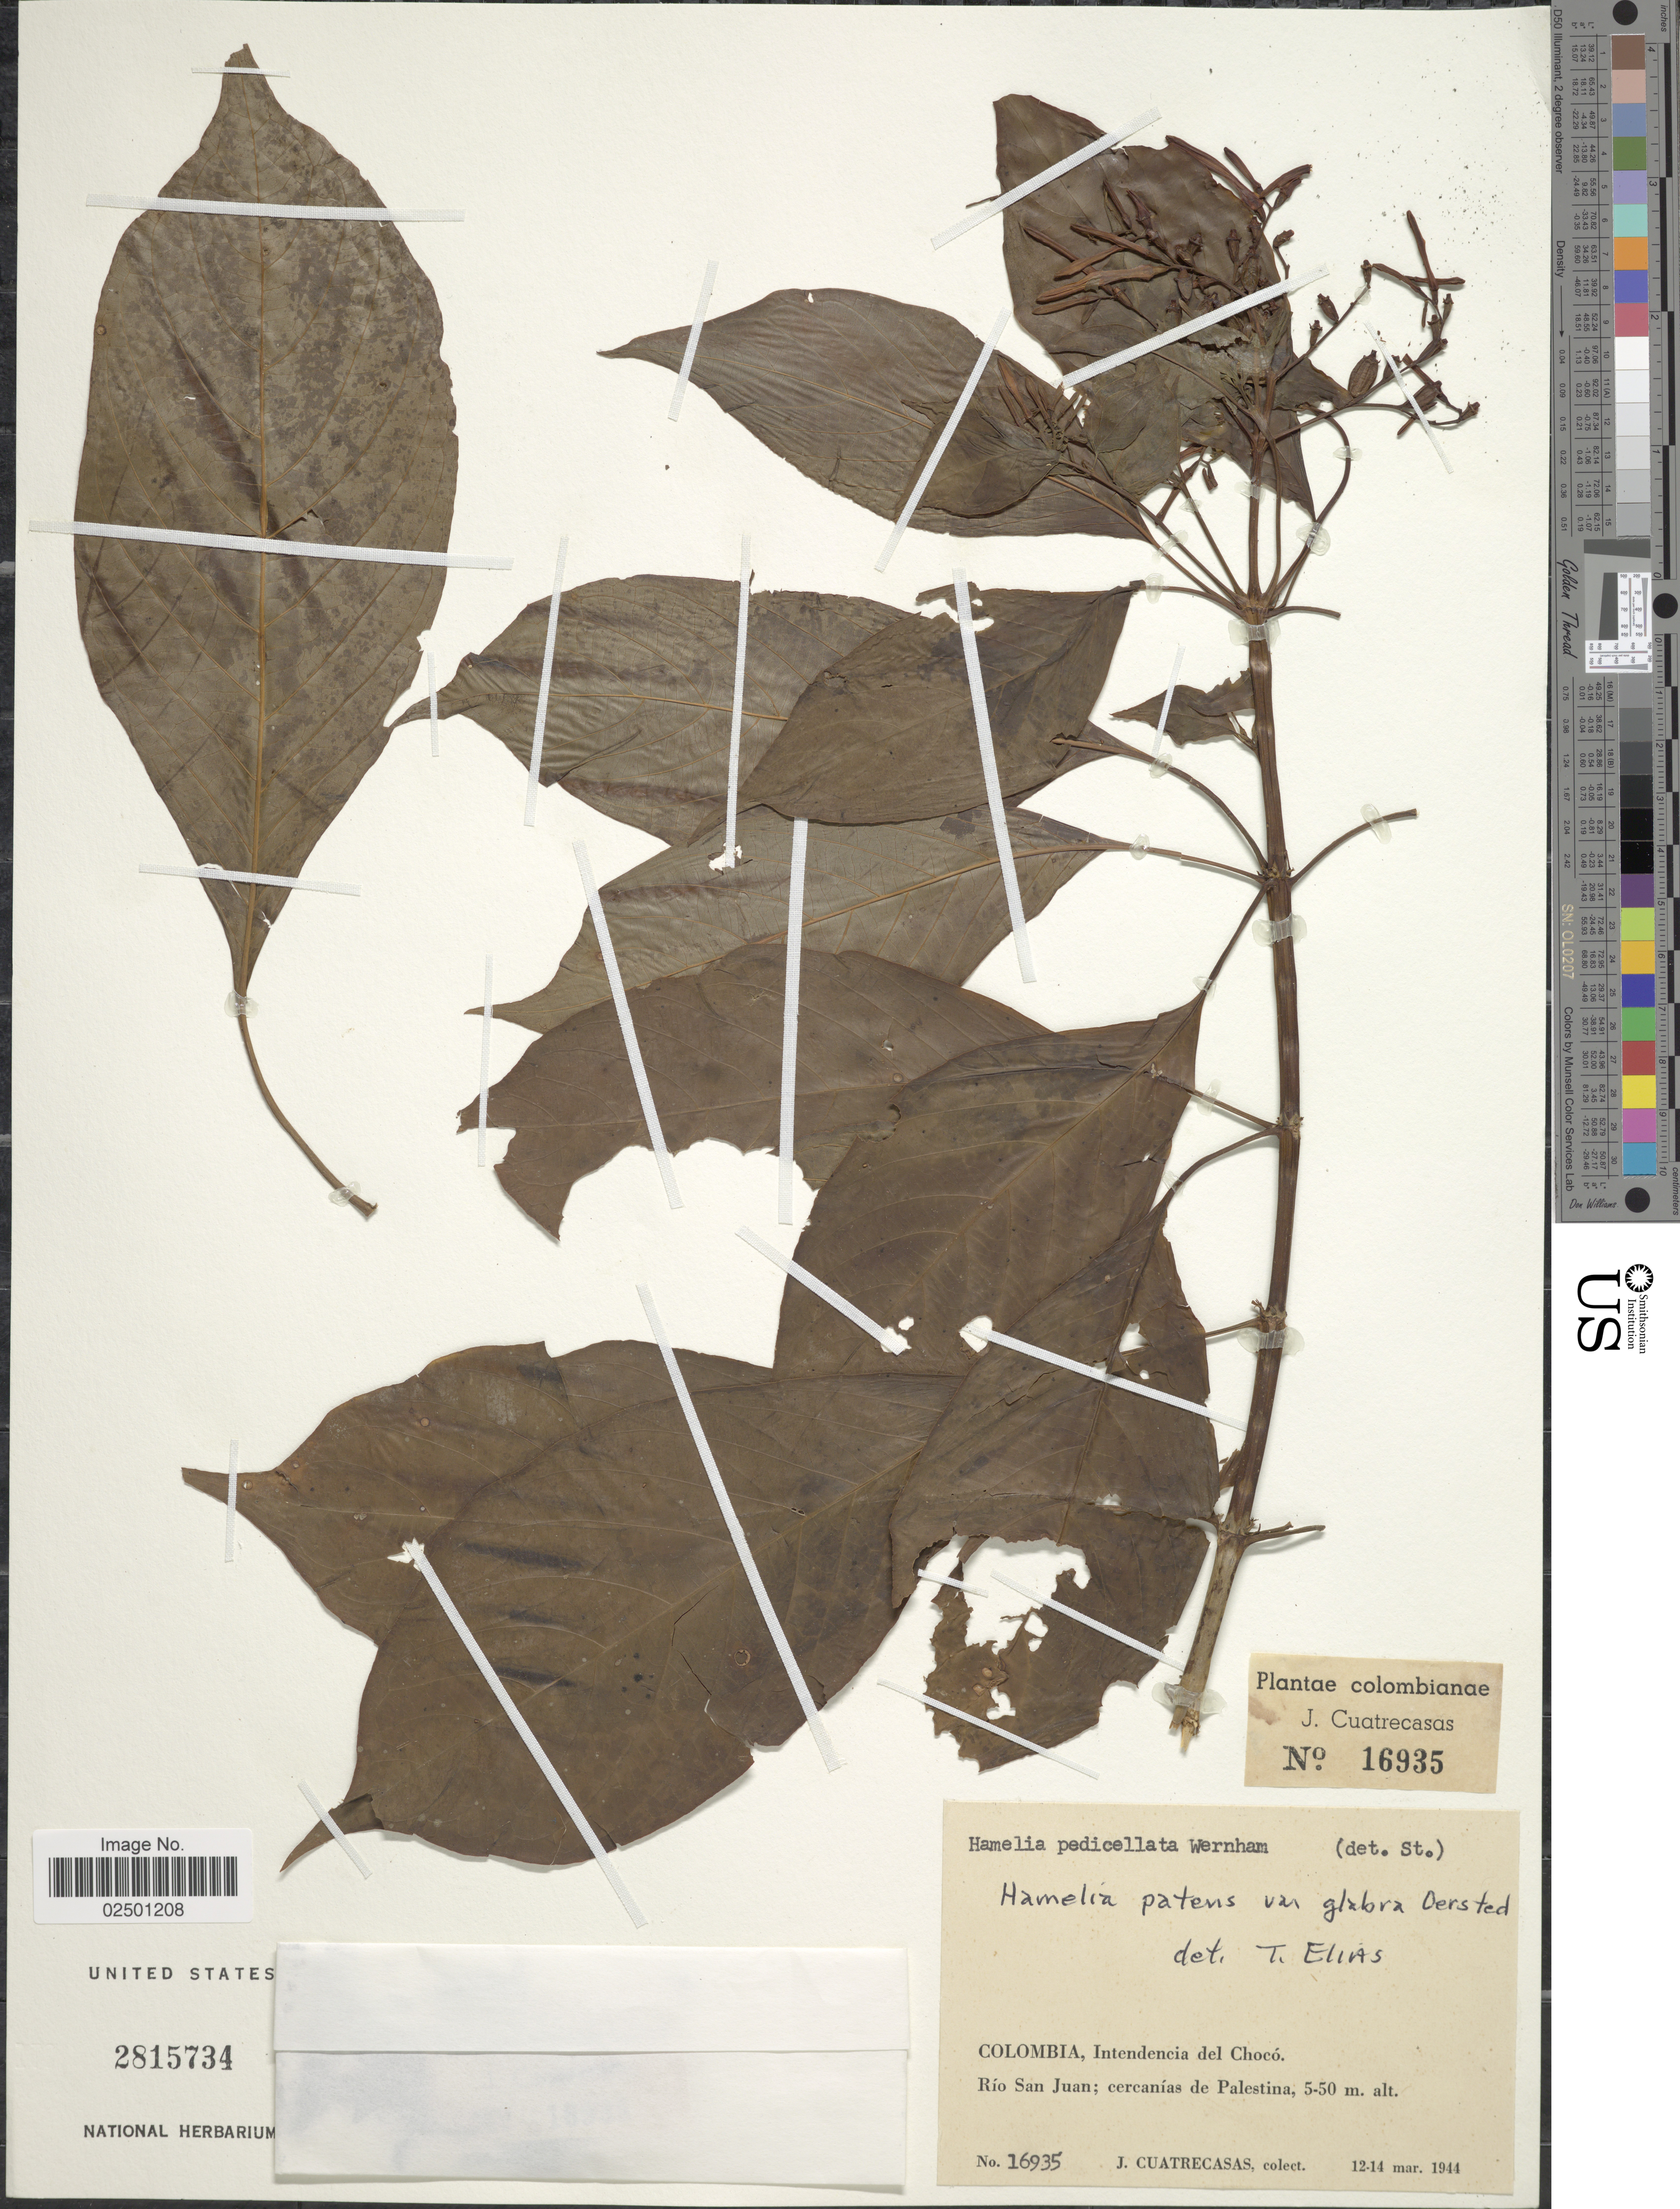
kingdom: Plantae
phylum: Tracheophyta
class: Magnoliopsida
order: Gentianales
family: Rubiaceae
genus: Hamelia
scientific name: Hamelia patens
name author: Jacq.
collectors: J. Cuatrecasas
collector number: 16935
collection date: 1944-03-12/1944-03-14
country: Colombia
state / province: Chocó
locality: Intendencia del Choco. Rio San Juan; cercanias de Palestina.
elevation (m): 5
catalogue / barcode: US 2815734